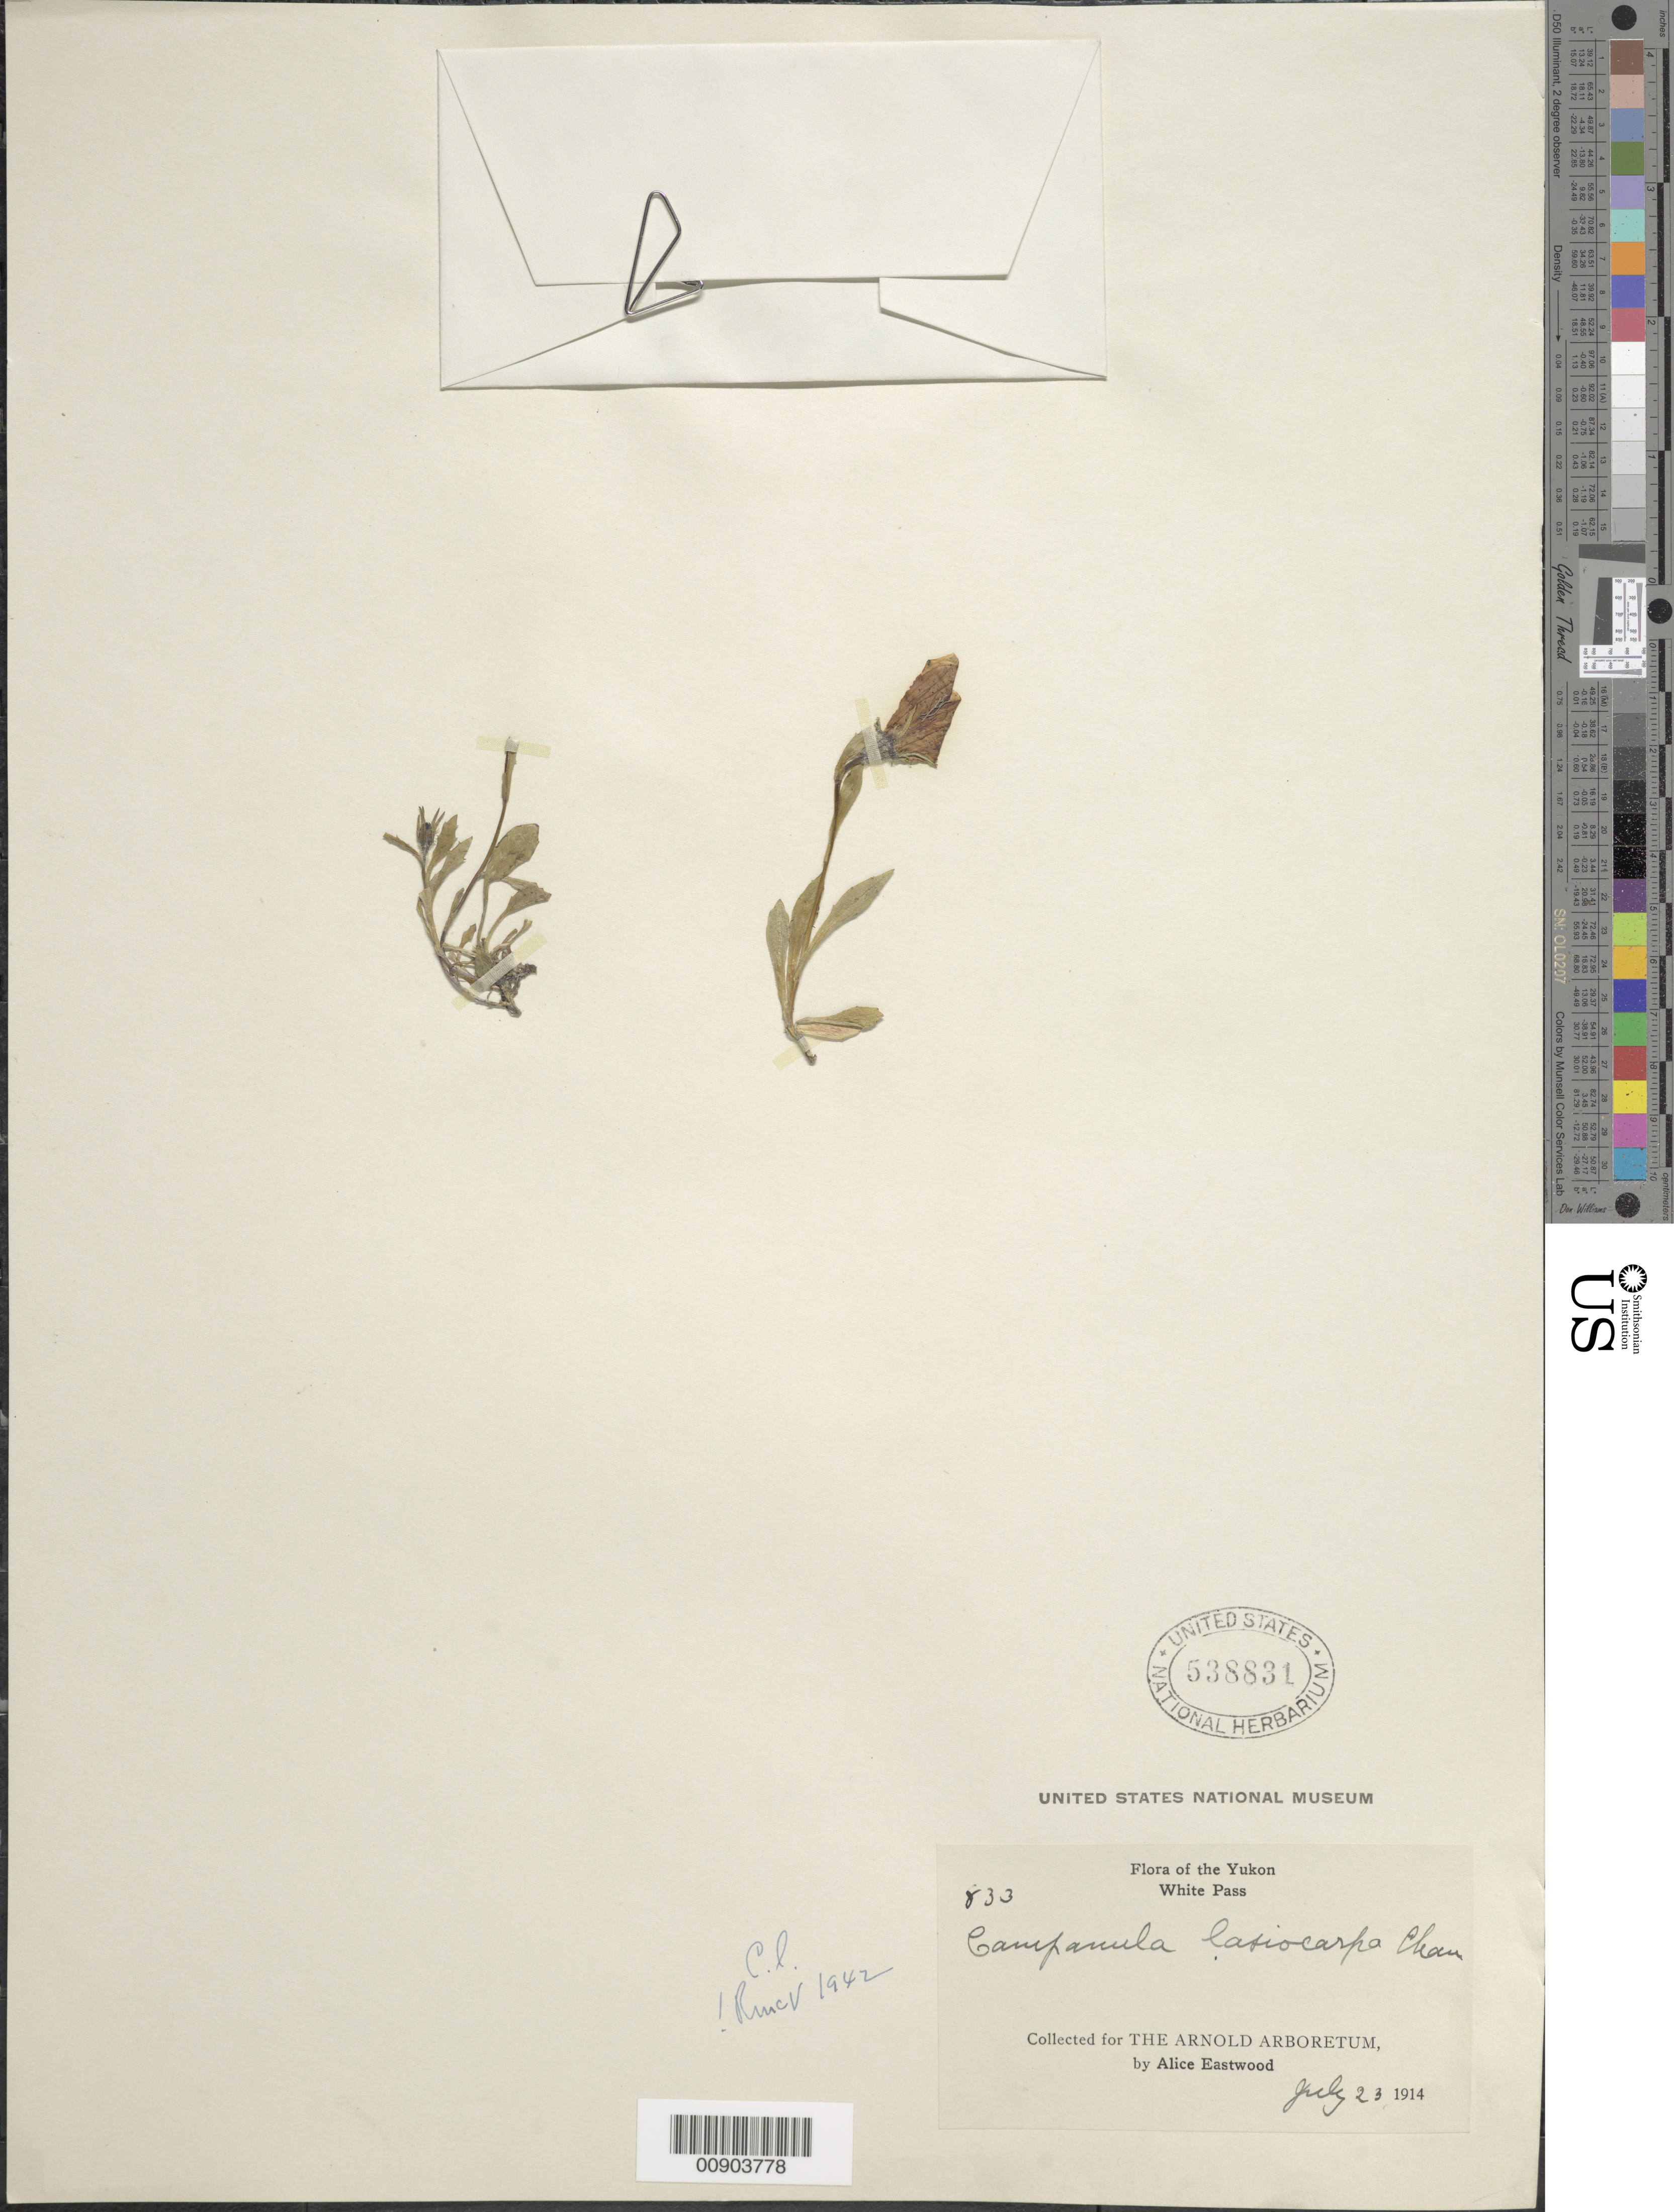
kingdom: Plantae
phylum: Tracheophyta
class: Magnoliopsida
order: Asterales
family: Campanulaceae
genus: Campanula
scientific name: Campanula lasiocarpa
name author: Cham.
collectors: A. Eastwood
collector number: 833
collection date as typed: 23 Jul 1914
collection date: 1914-07-23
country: Canada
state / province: Yukon Territory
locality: White pass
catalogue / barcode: US 538831